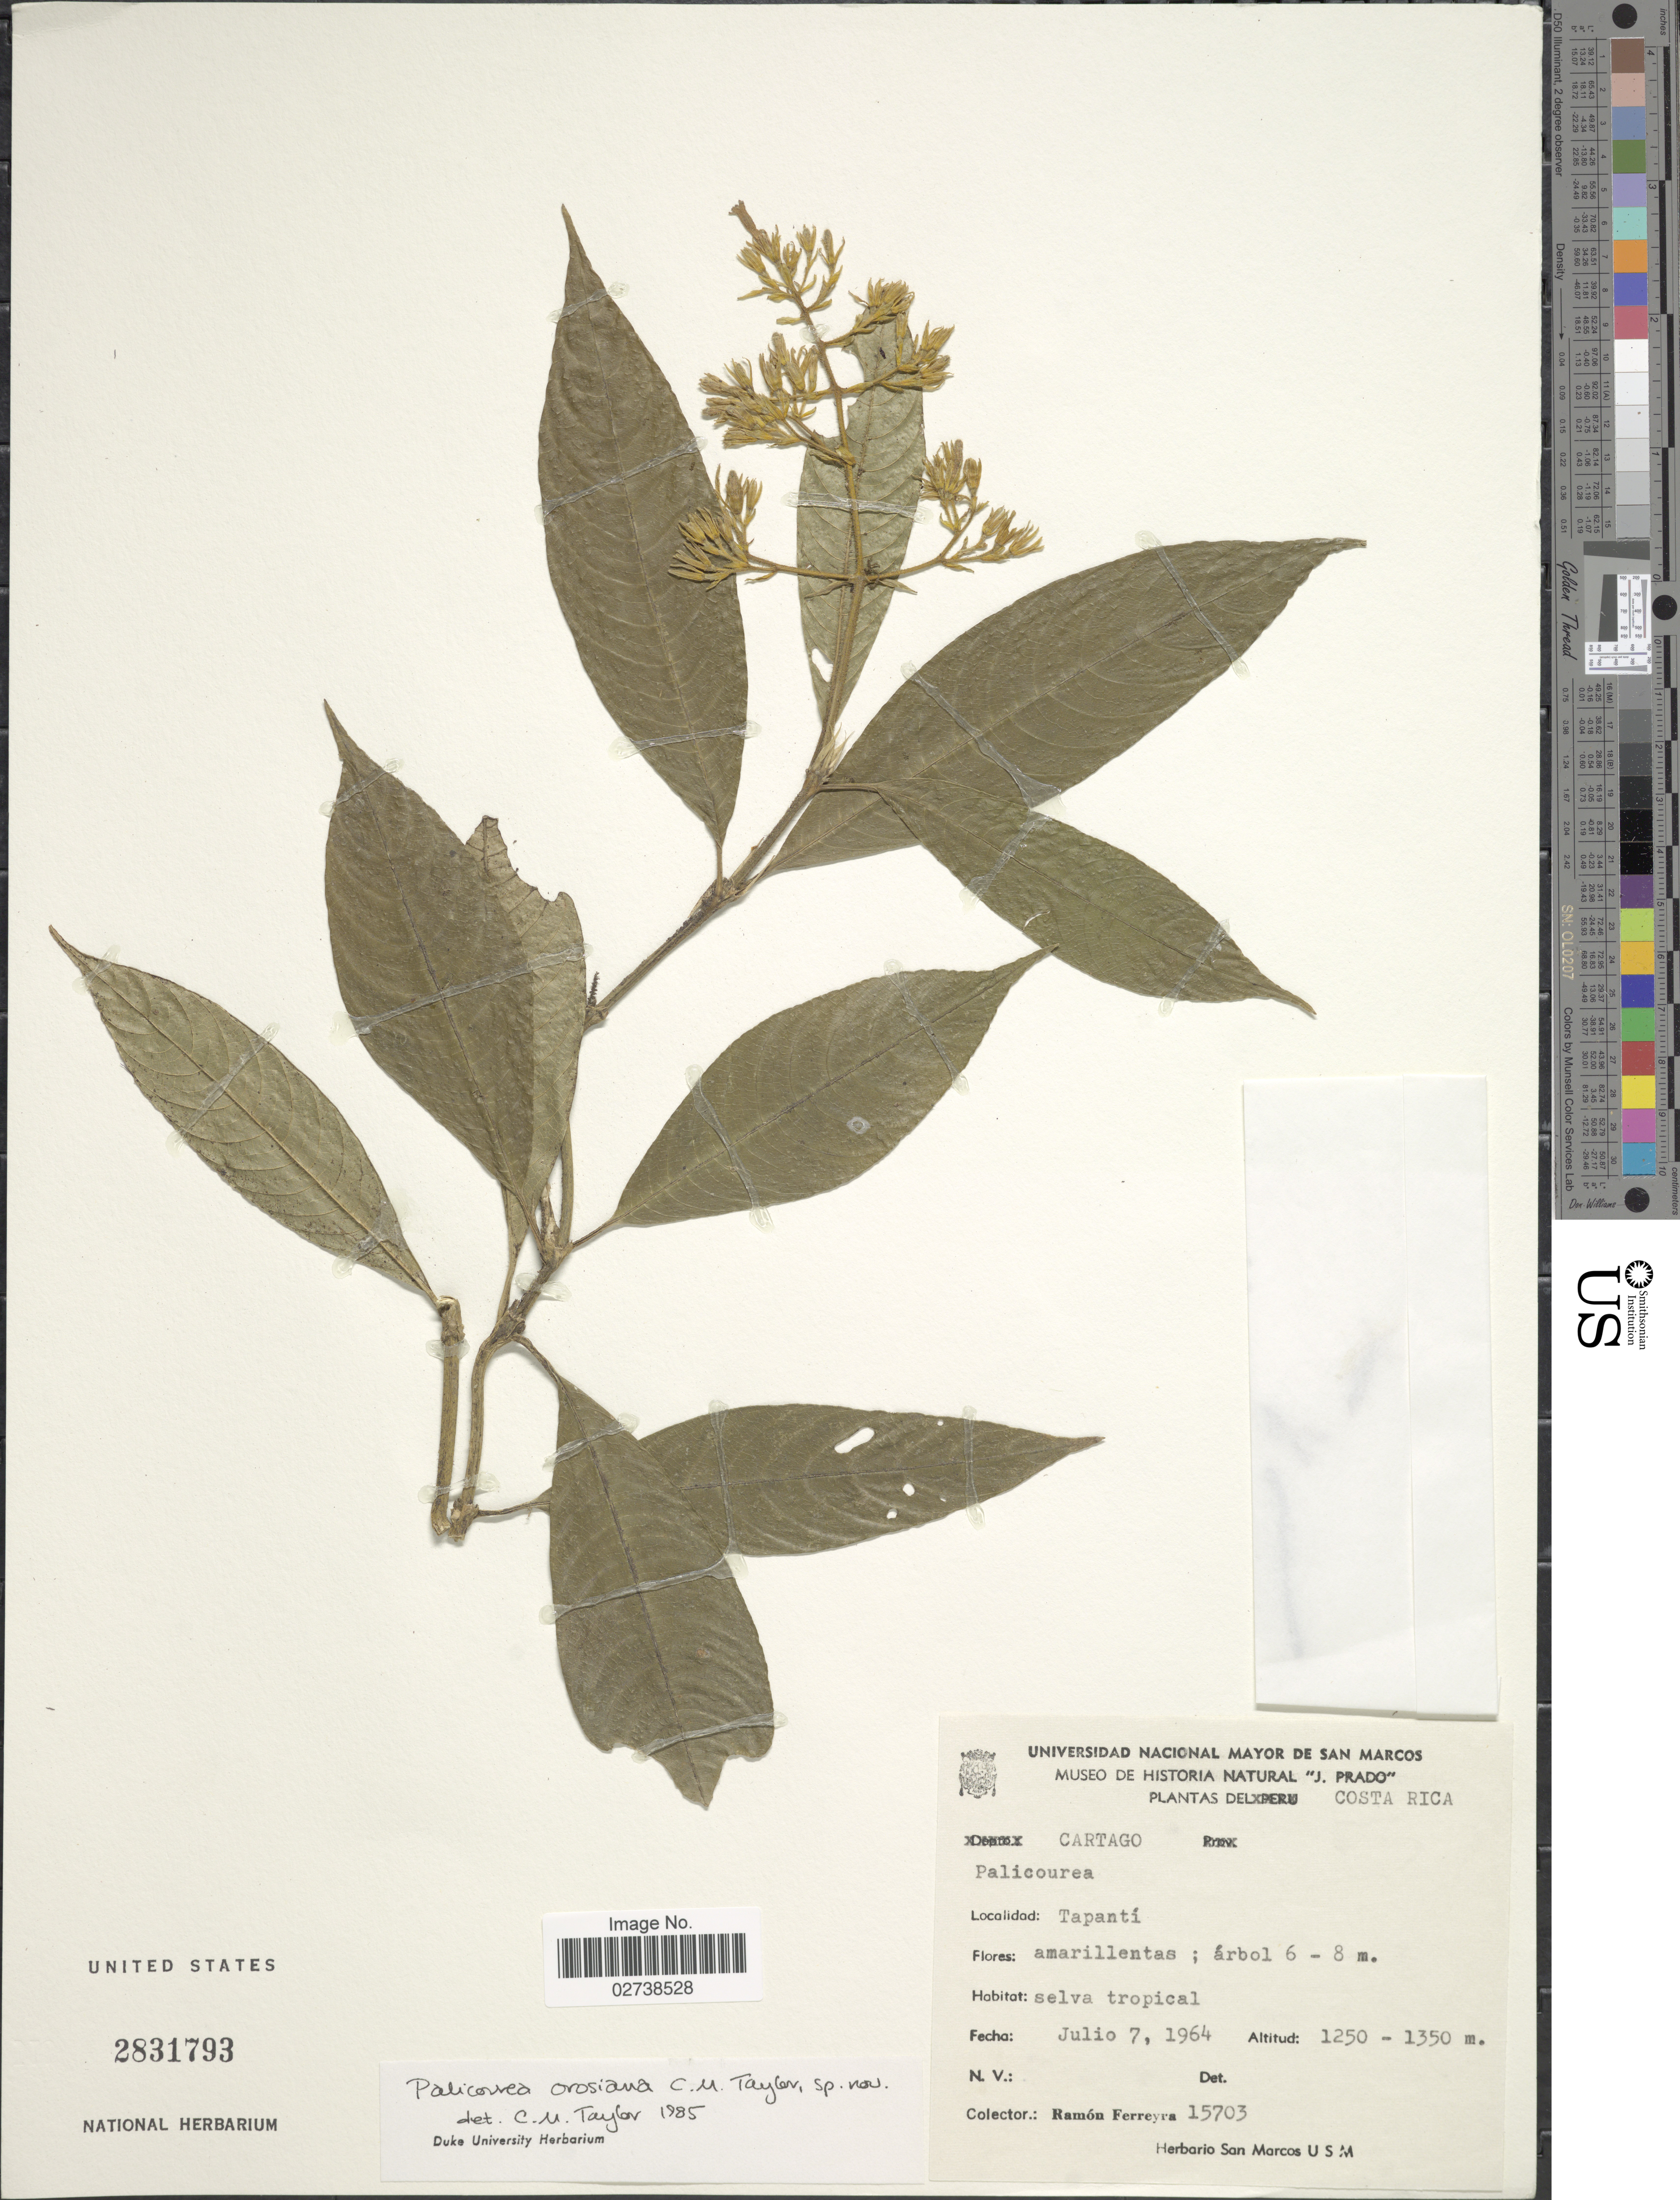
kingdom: Plantae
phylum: Tracheophyta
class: Magnoliopsida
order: Gentianales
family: Rubiaceae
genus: Palicourea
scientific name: Palicourea orosiana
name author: C.M. Taylor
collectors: R. A. Ferreyra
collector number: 15703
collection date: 1964-07-07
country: Costa Rica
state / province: Cartago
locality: Tapantí; selva tropical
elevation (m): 1250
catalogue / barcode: US 2831793